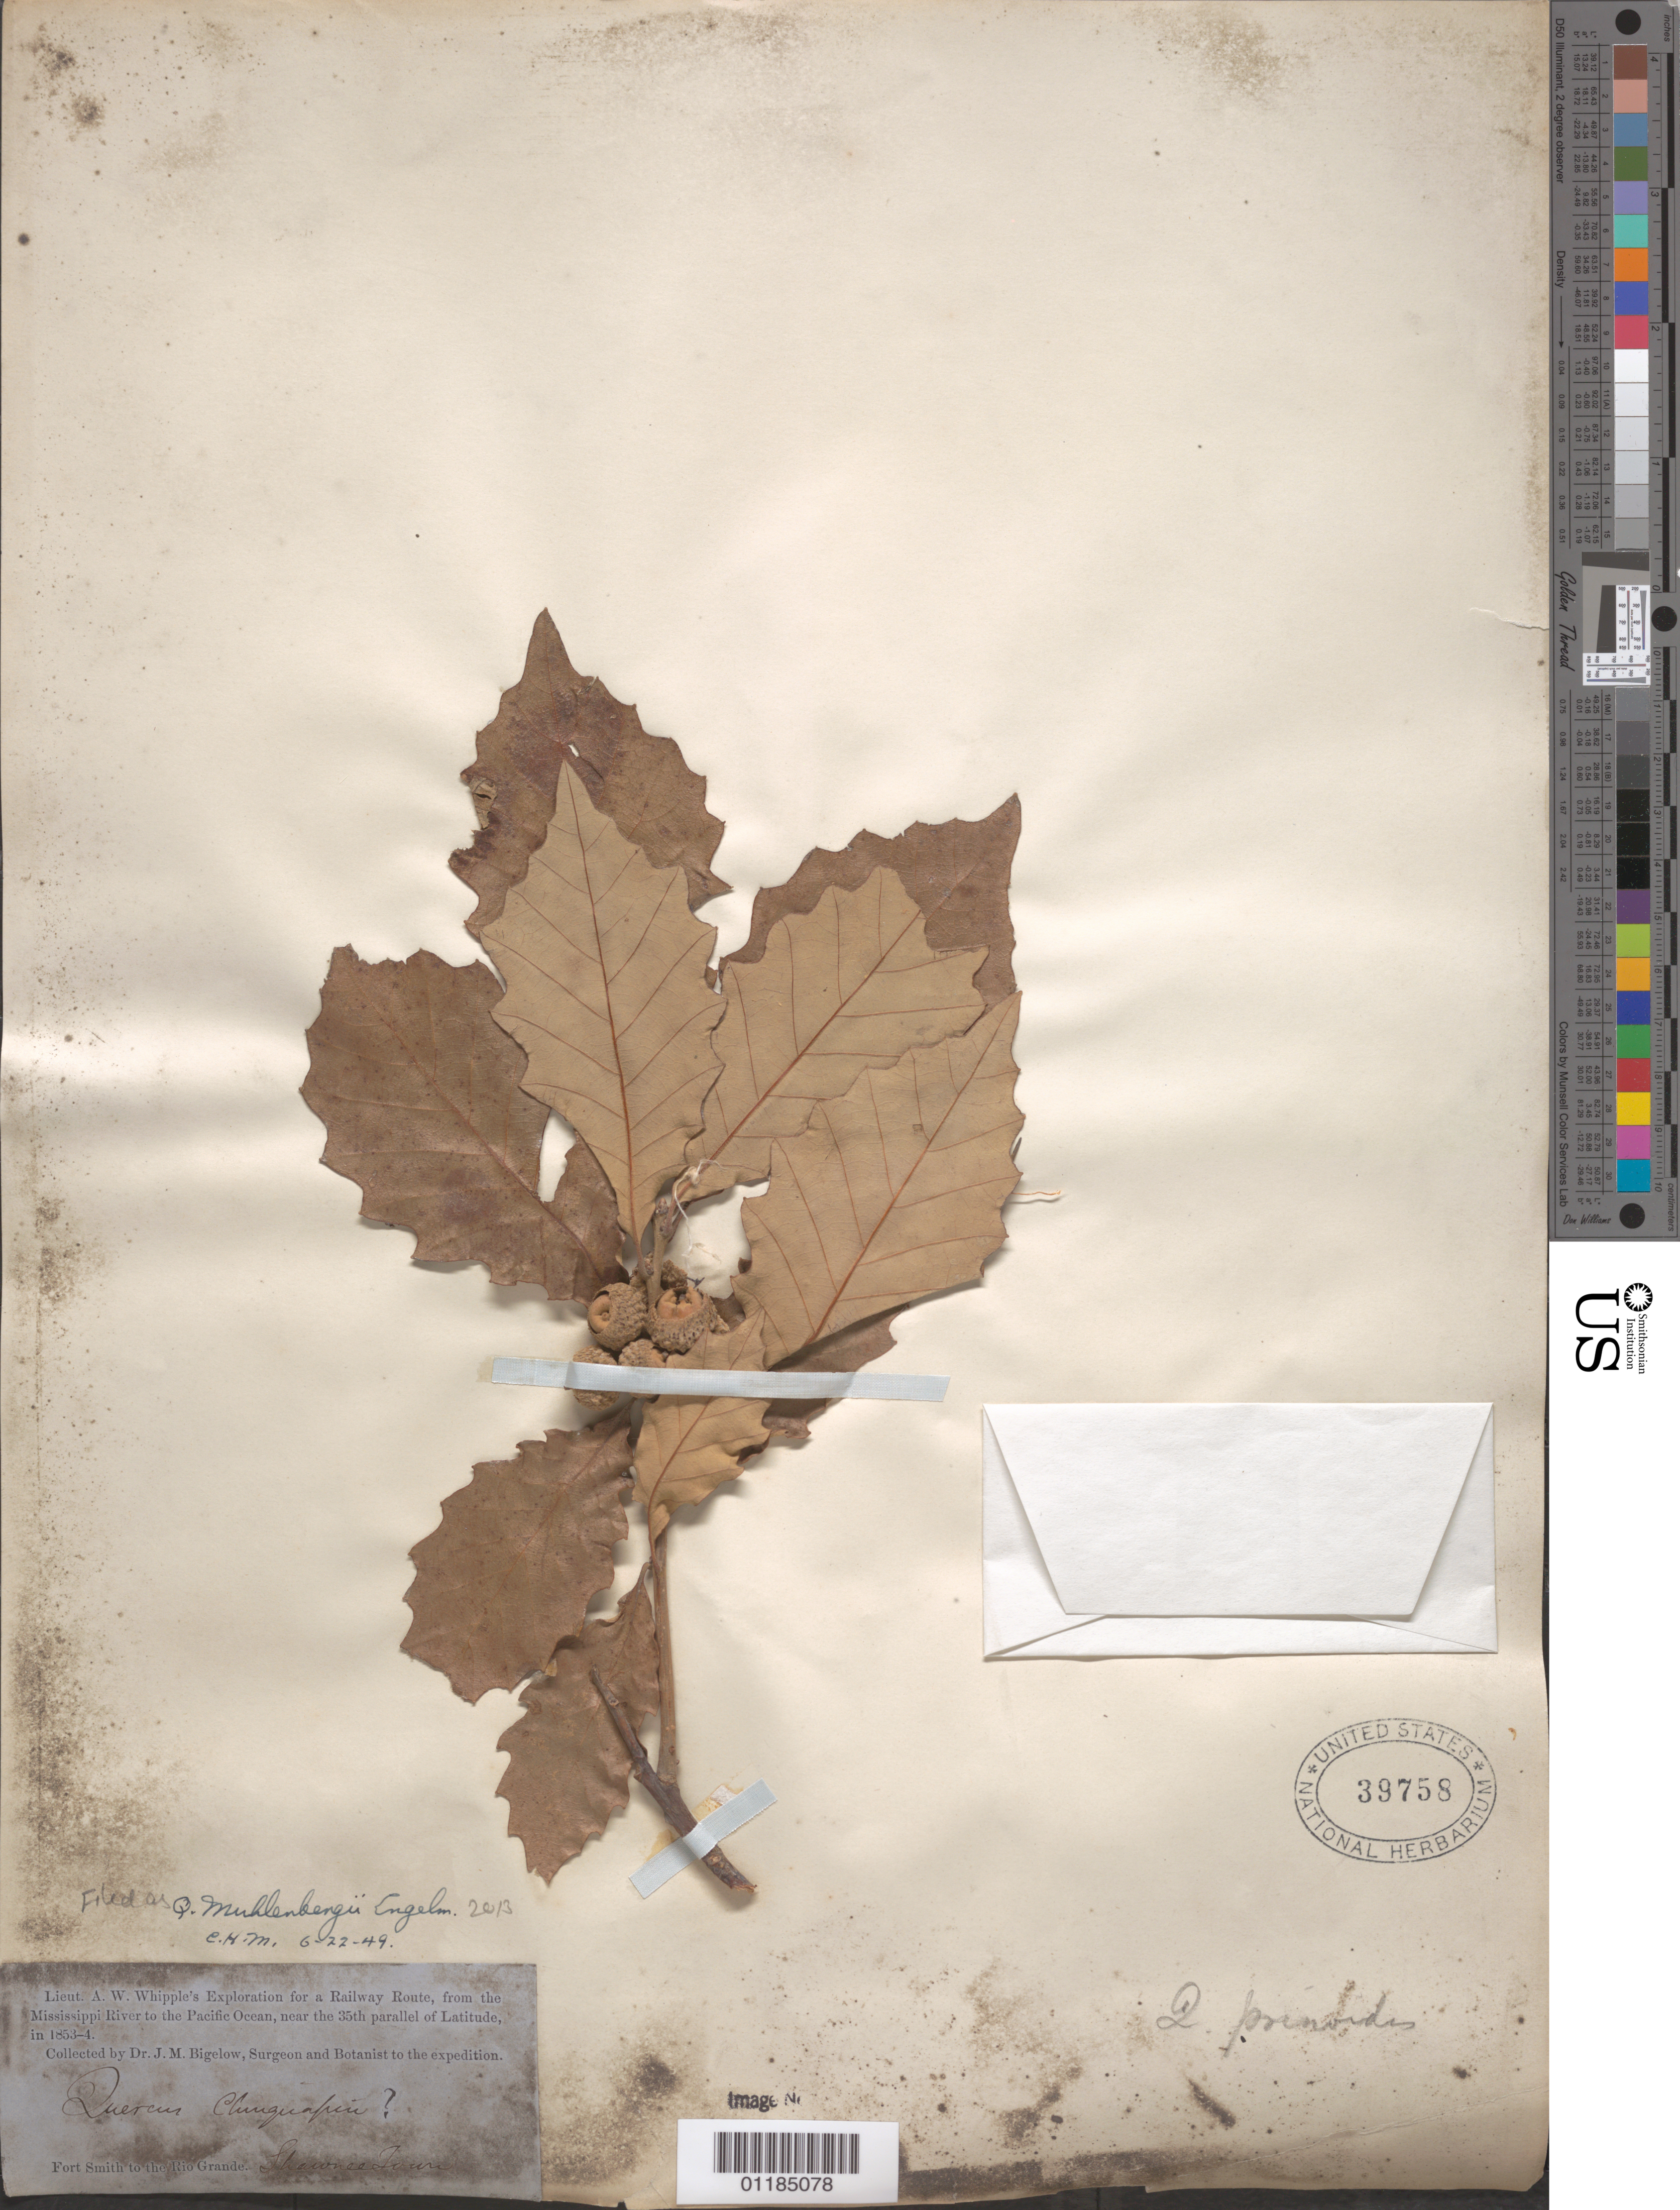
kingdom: Plantae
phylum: Tracheophyta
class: Magnoliopsida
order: Fagales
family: Fagaceae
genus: Quercus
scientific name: Quercus muehlenbergii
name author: Engelm.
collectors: J. M. Bigelow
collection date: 1853/1854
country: United States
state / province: Oklahoma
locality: Fort Smith to the Rio Grande, Shawnee Village.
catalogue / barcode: US 39758